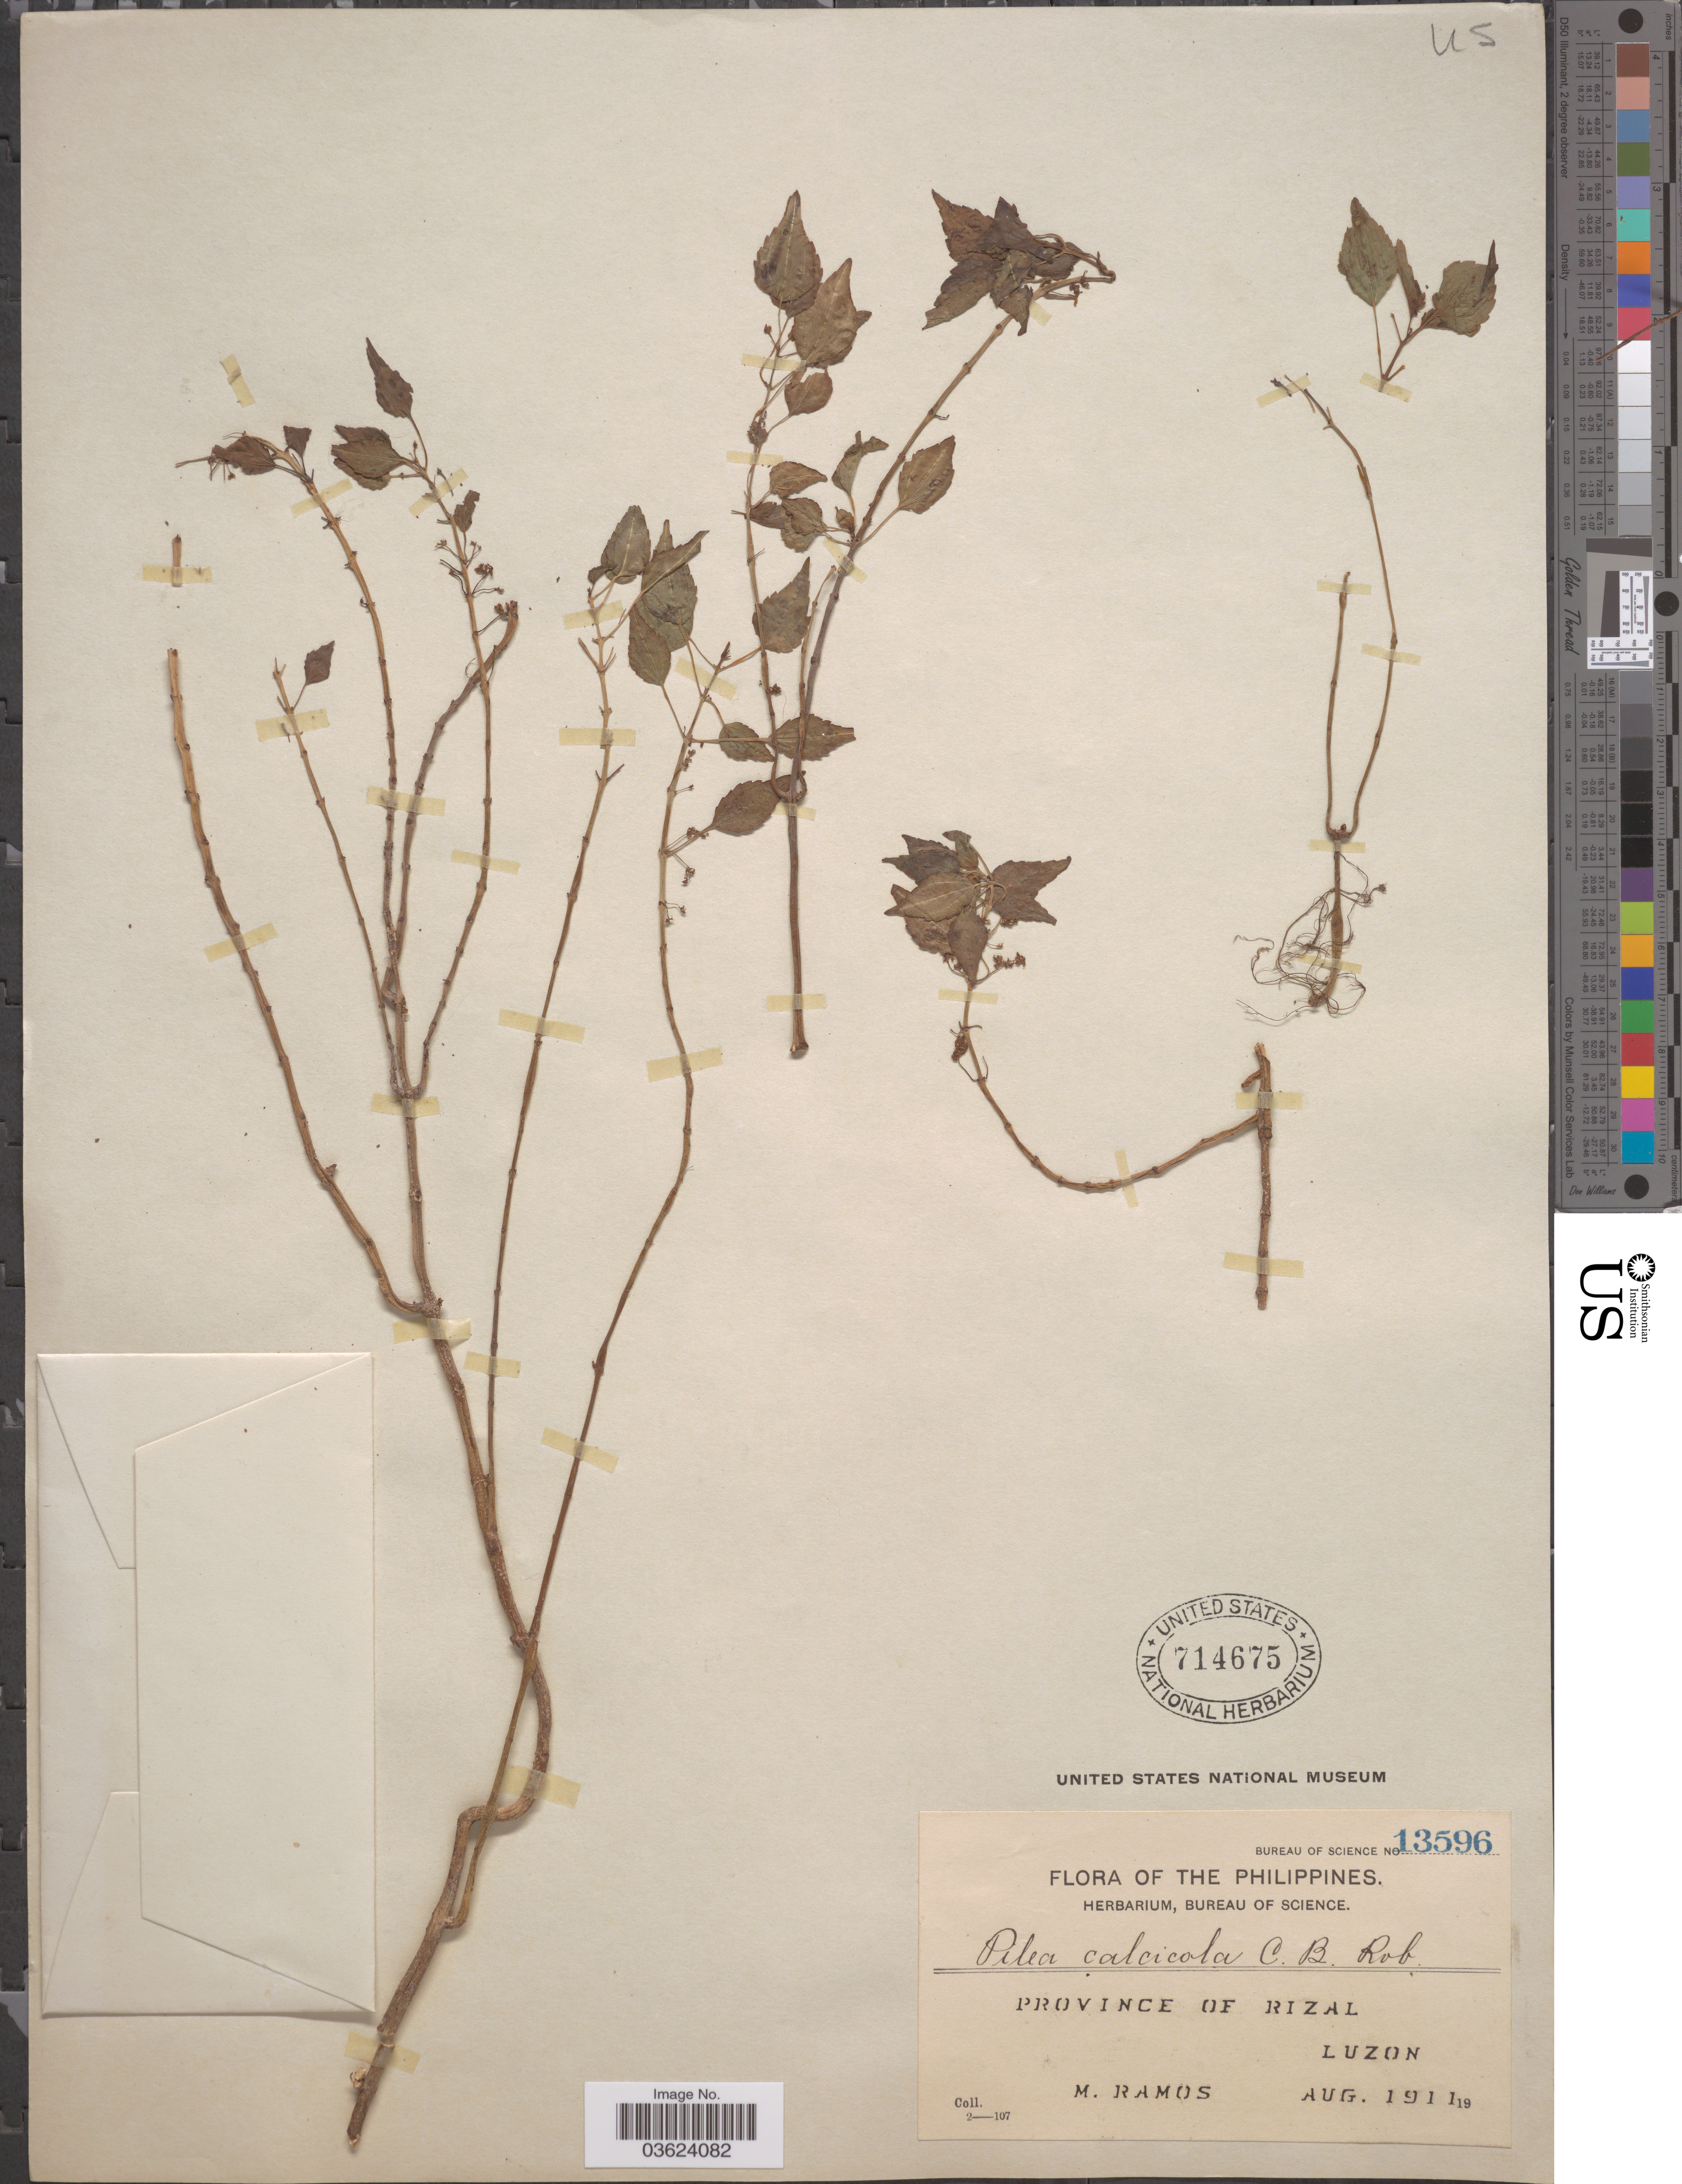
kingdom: Plantae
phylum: Tracheophyta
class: Magnoliopsida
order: Rosales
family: Urticaceae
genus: Pilea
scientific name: Pilea calcicola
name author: C.B. Rob.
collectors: M. Ramos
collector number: Bureau of Science 13596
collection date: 1911-08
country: Philippines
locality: Province of Rizal. Luzon.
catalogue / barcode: US 714675